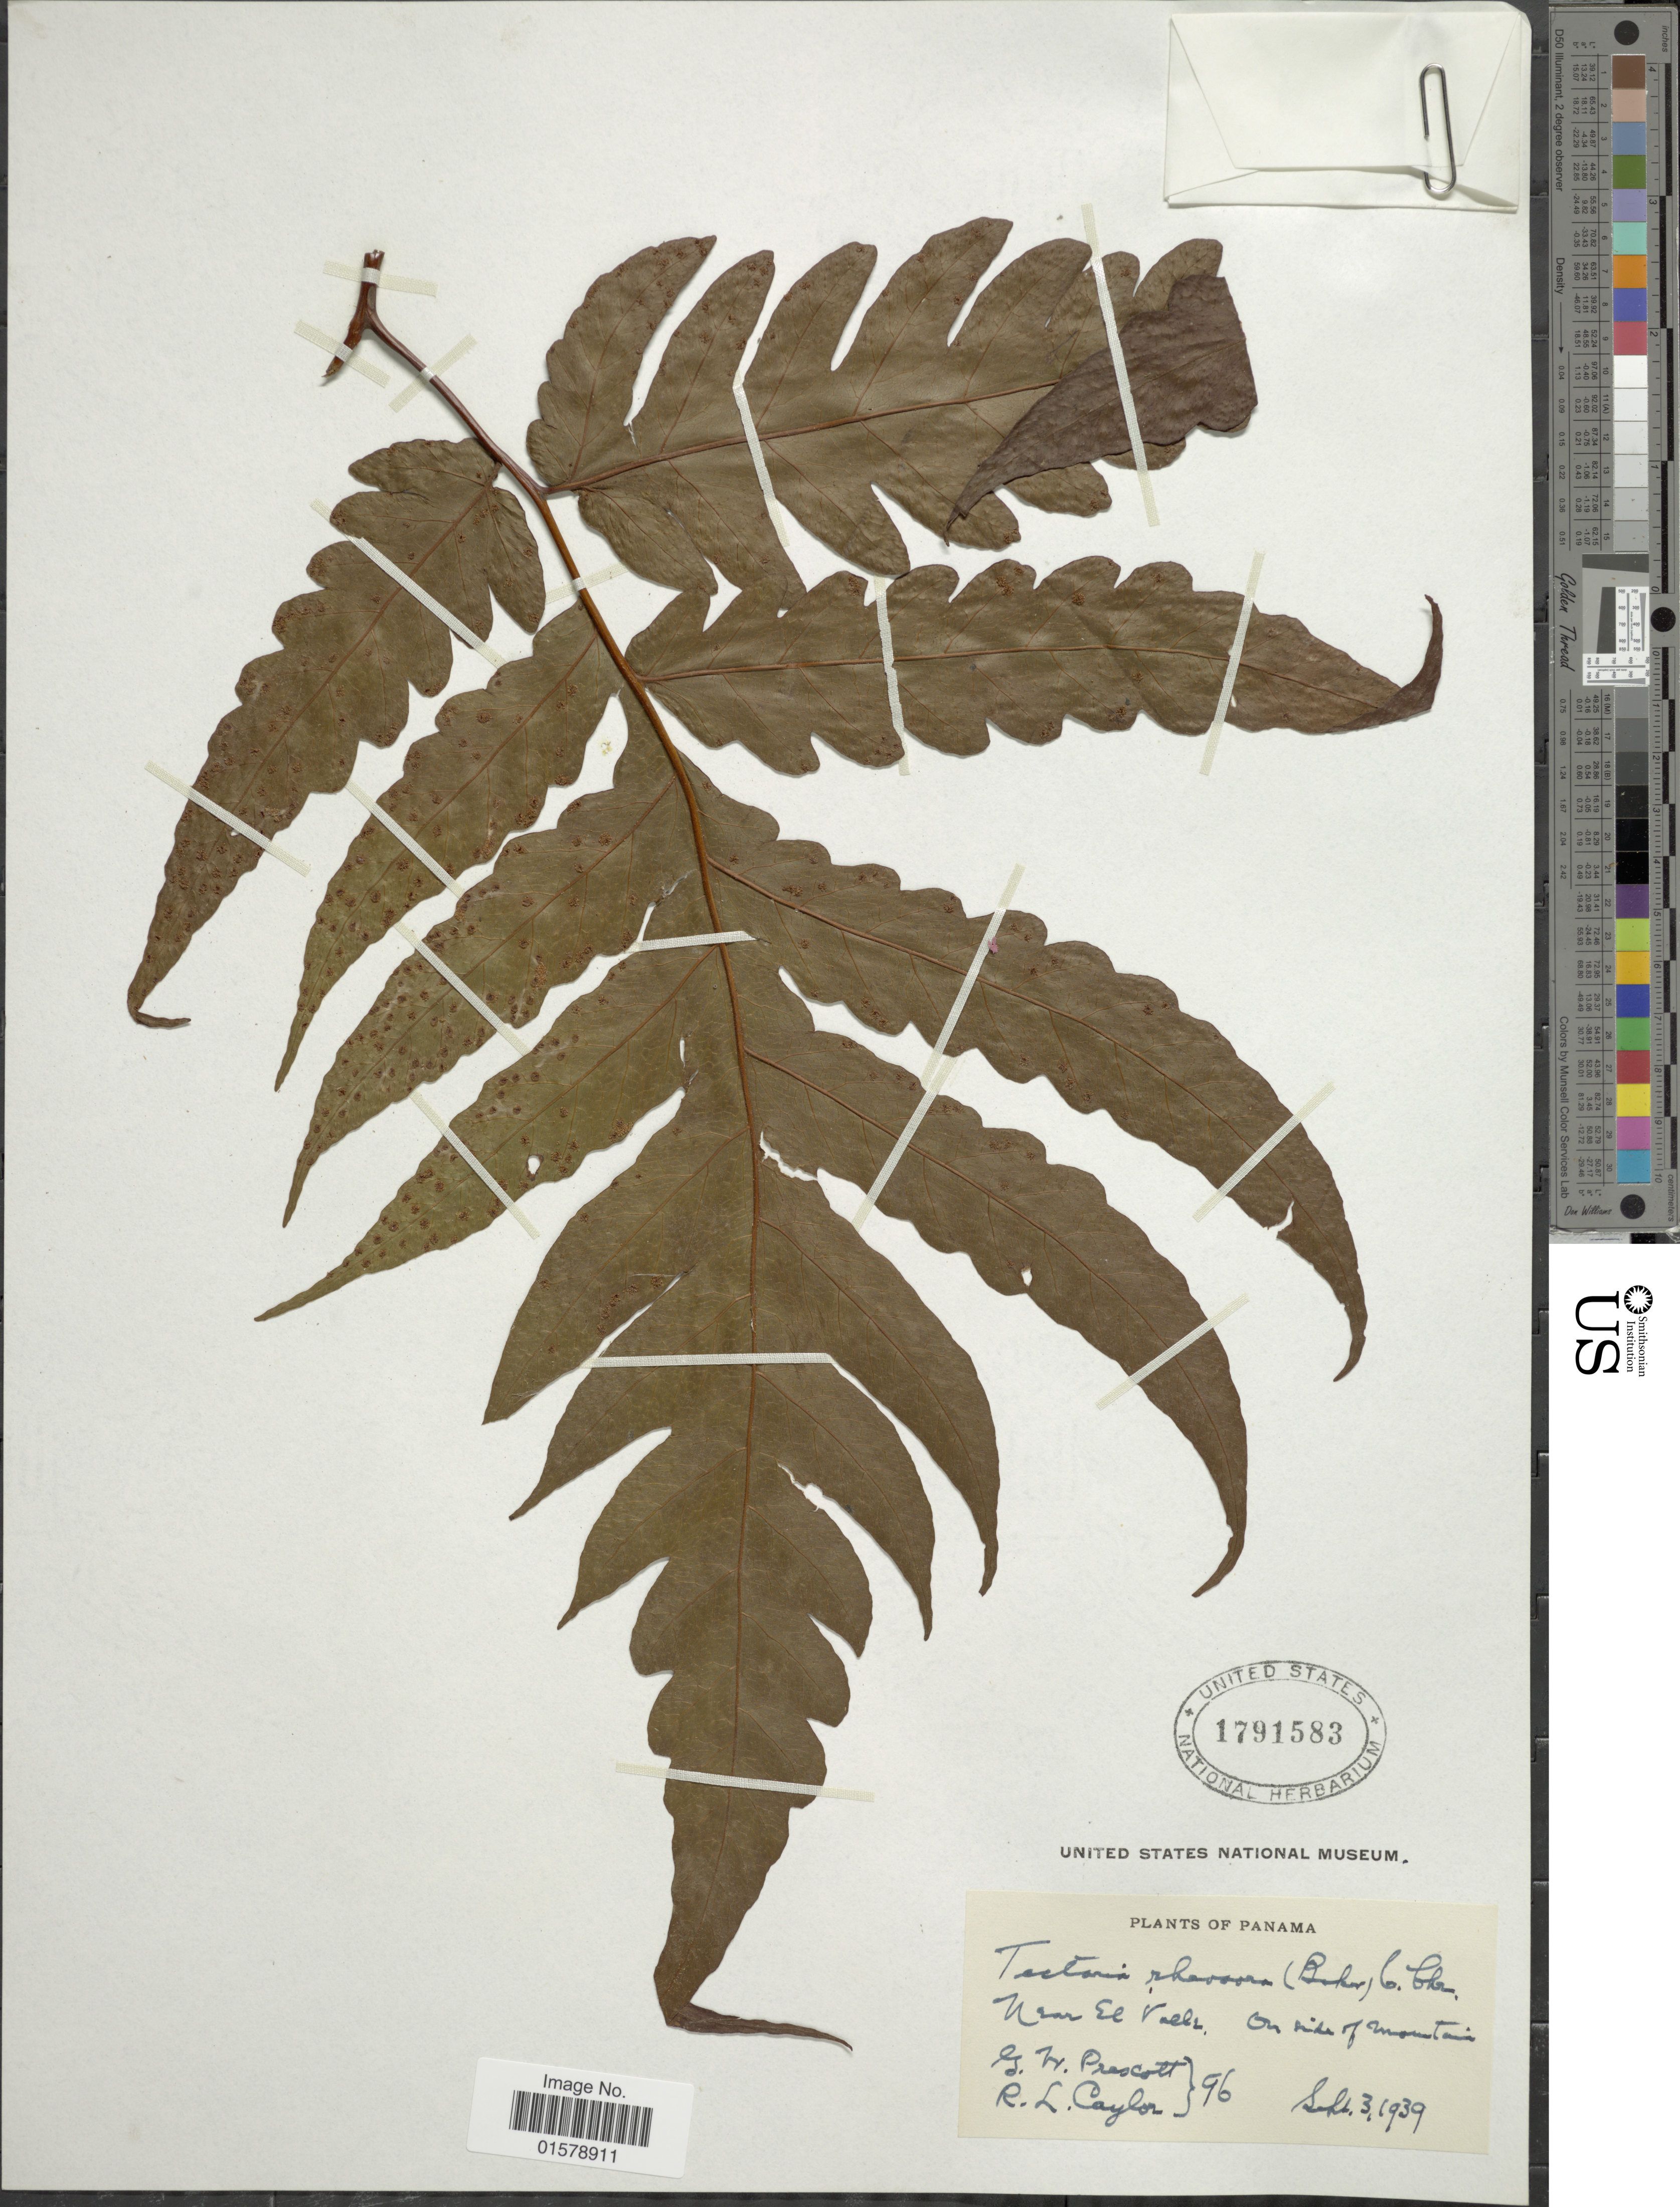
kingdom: Plantae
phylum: Tracheophyta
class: Polypodiopsida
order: Polypodiales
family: Tectariaceae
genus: Tectaria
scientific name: Tectaria rivalis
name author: (Mett. ex Kuhn) C. Chr.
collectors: G. Prescott & R. Caylor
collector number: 96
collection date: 1939-09-03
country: Panama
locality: Near El Valle, on side of mountains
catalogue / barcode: US 1791583